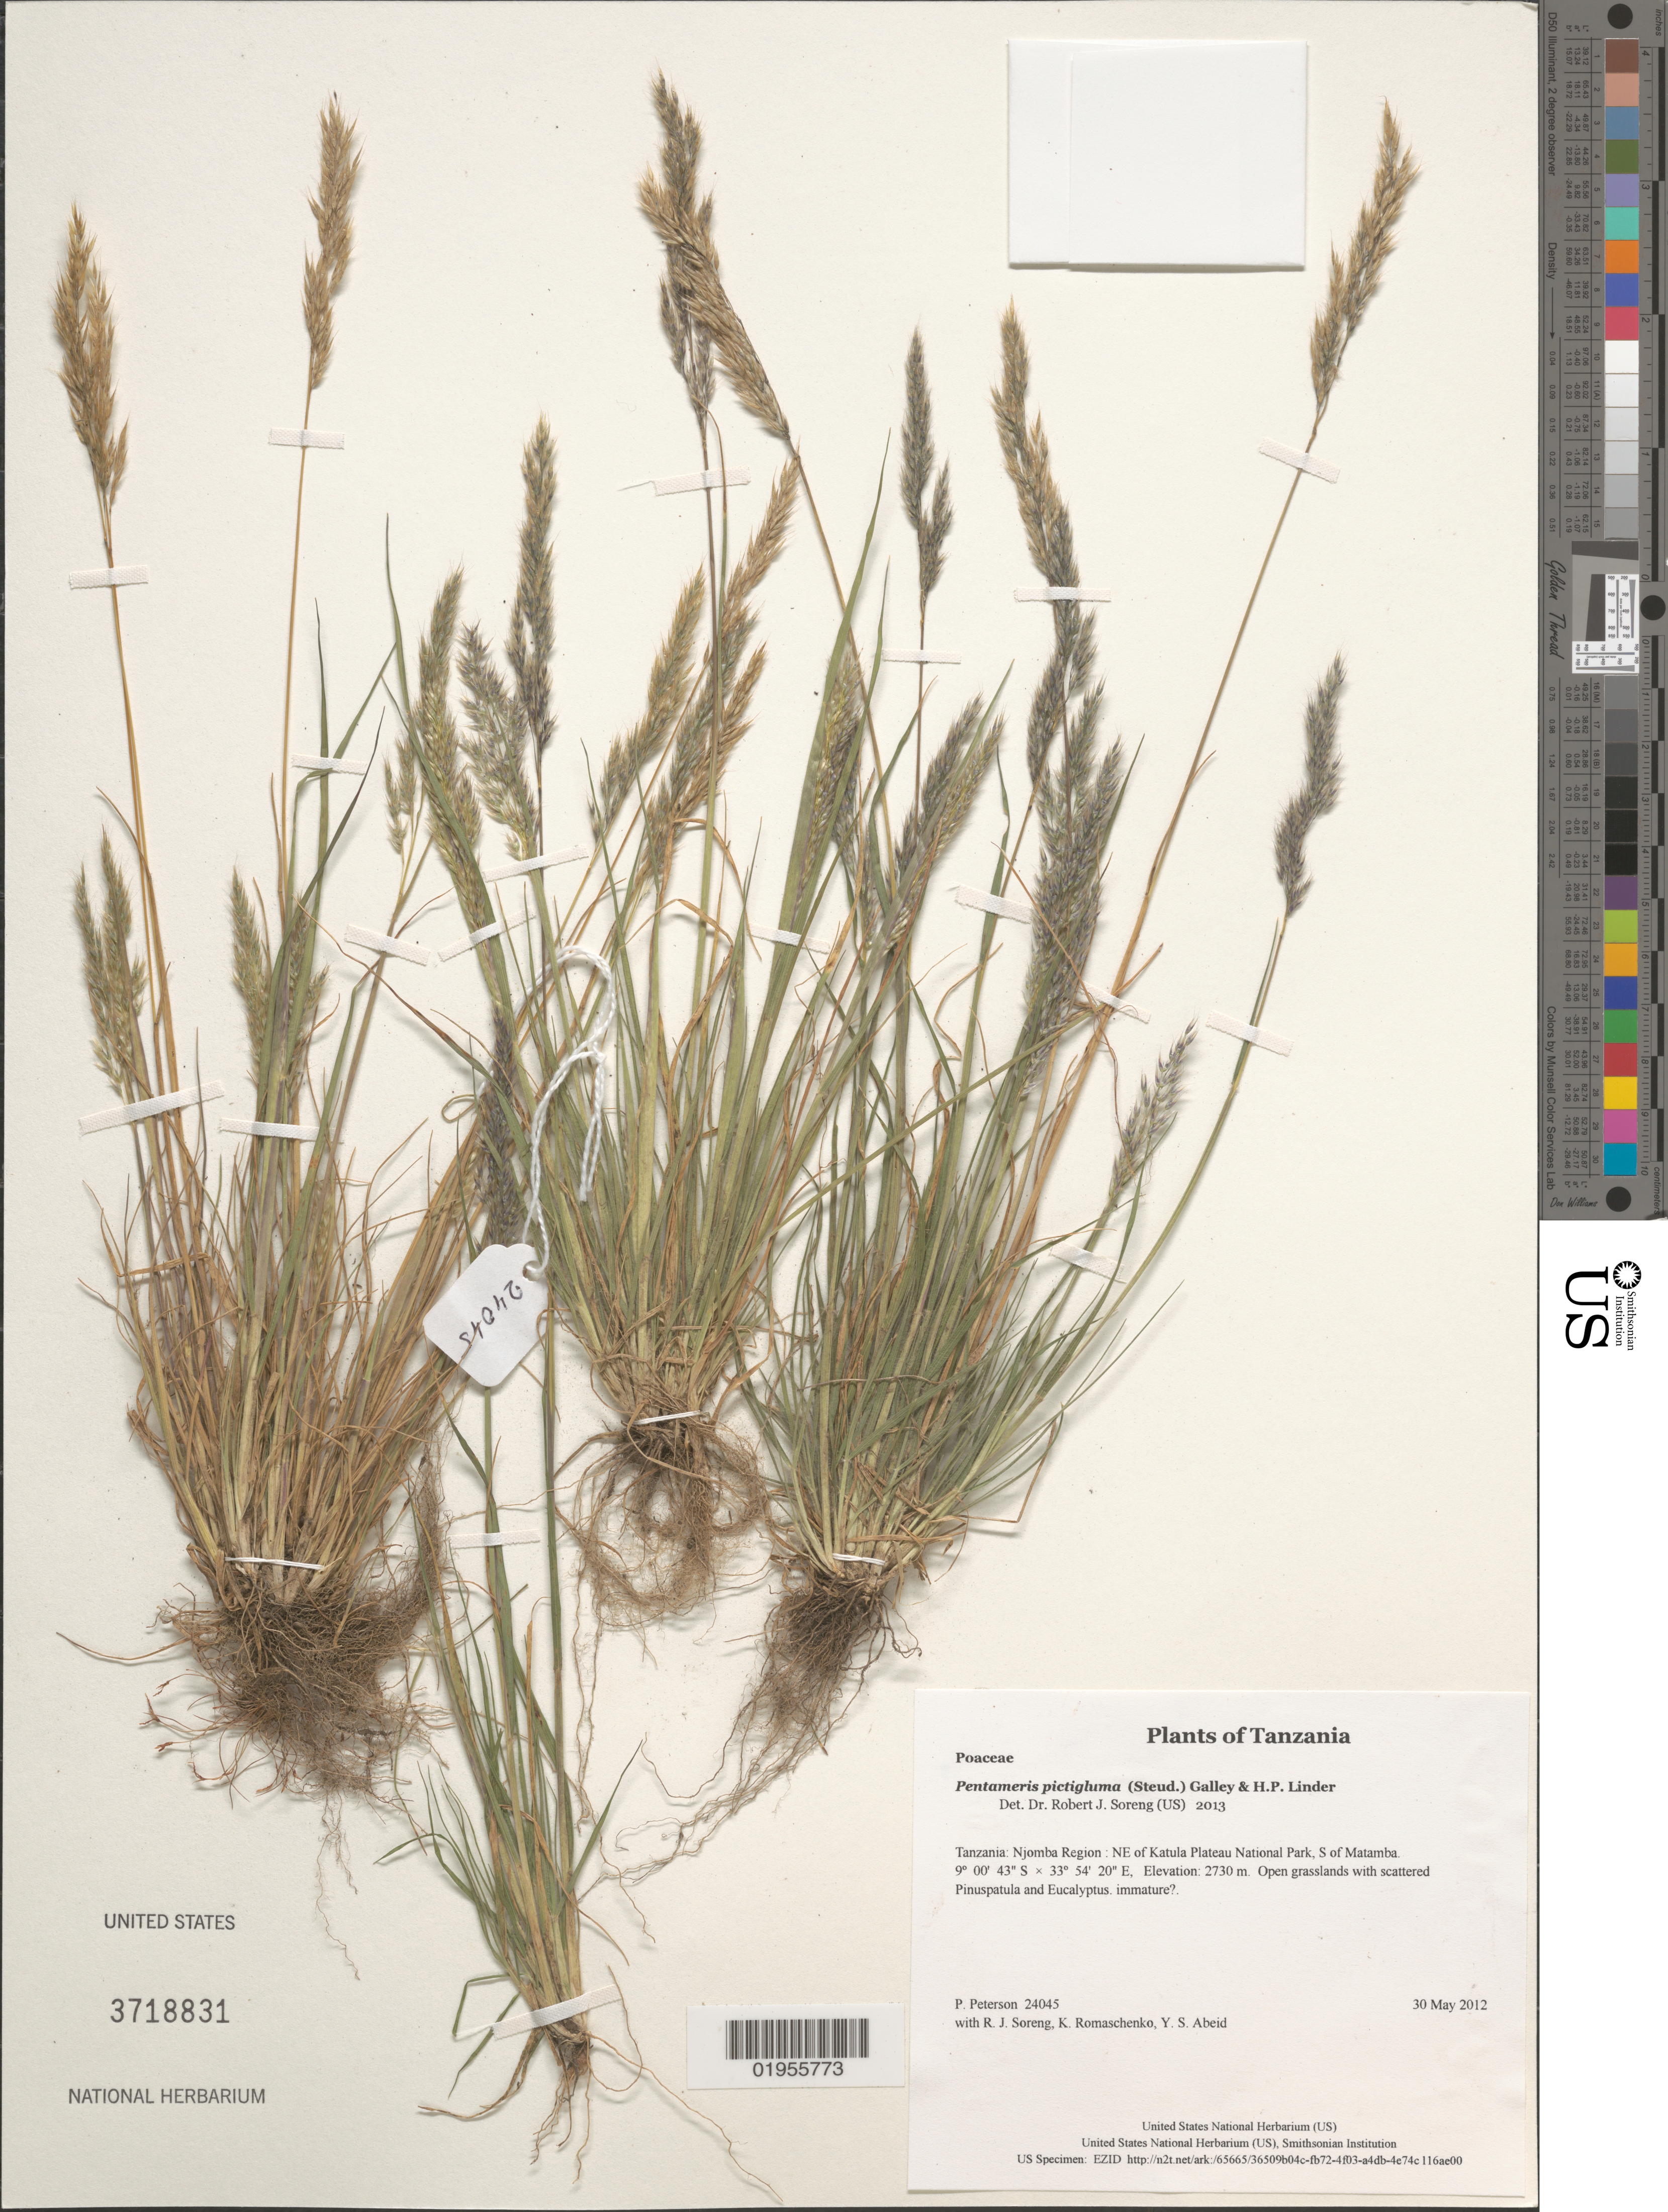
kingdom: Plantae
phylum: Tracheophyta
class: Liliopsida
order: Poales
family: Poaceae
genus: Pentameris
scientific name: Pentameris pictigluma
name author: (Steud.) Galley & H.P. Linder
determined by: Soreng, Robert J., Research Associate (BOT), Smithsonian Institution - National Museum of Natural History (UNITED STATES)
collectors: P. M. Peterson, R. J. Soreng, K. Romaschenko & Y. Abeid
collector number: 24045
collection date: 2012-05-30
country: Tanzania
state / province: Njombe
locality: NE of Katula Plateau National Park, S of Matamba.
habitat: Open grasslands with scattered Pinuspatula and Eucalyptus.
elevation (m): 2730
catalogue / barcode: US 3718831